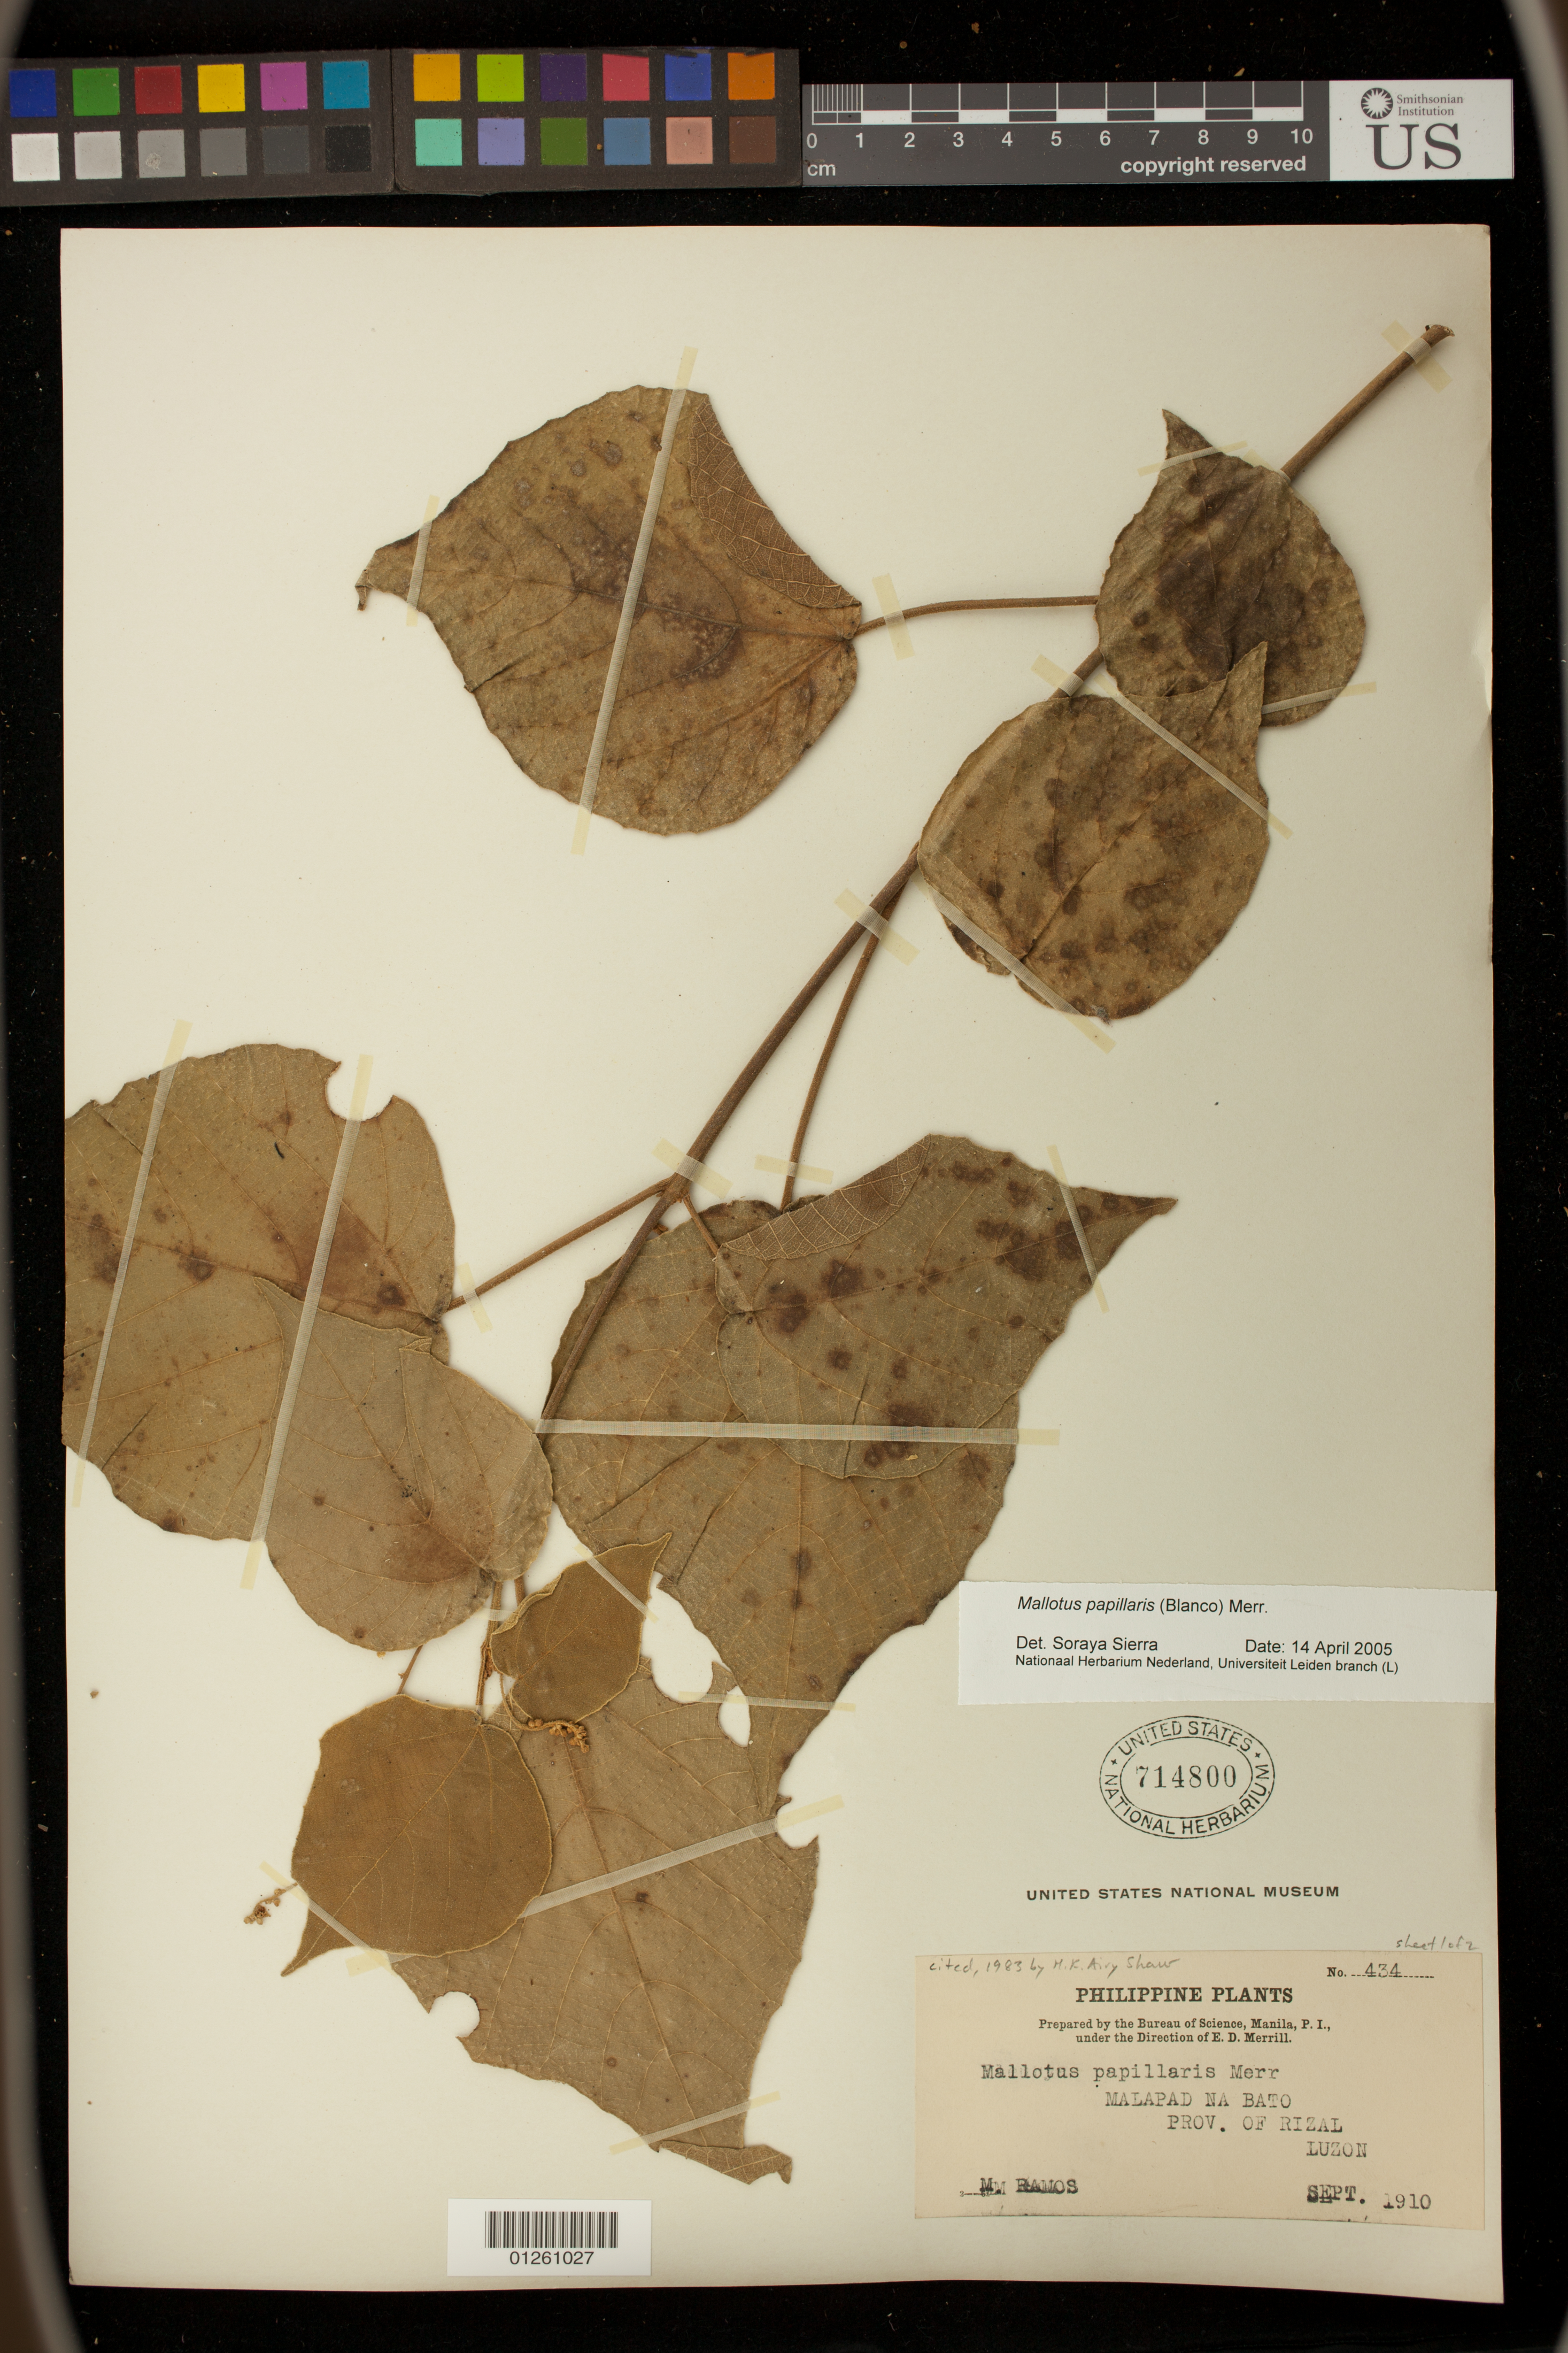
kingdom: Plantae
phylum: Tracheophyta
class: Magnoliopsida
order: Malpighiales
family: Euphorbiaceae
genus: Mallotus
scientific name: Mallotus papillaris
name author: (Blanco) Merr.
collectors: M. Ramos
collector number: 434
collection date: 1910-09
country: Philippines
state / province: Calabarzon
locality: Malapad Na Bato, Prov. of Rizal, Luzon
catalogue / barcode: US 714800